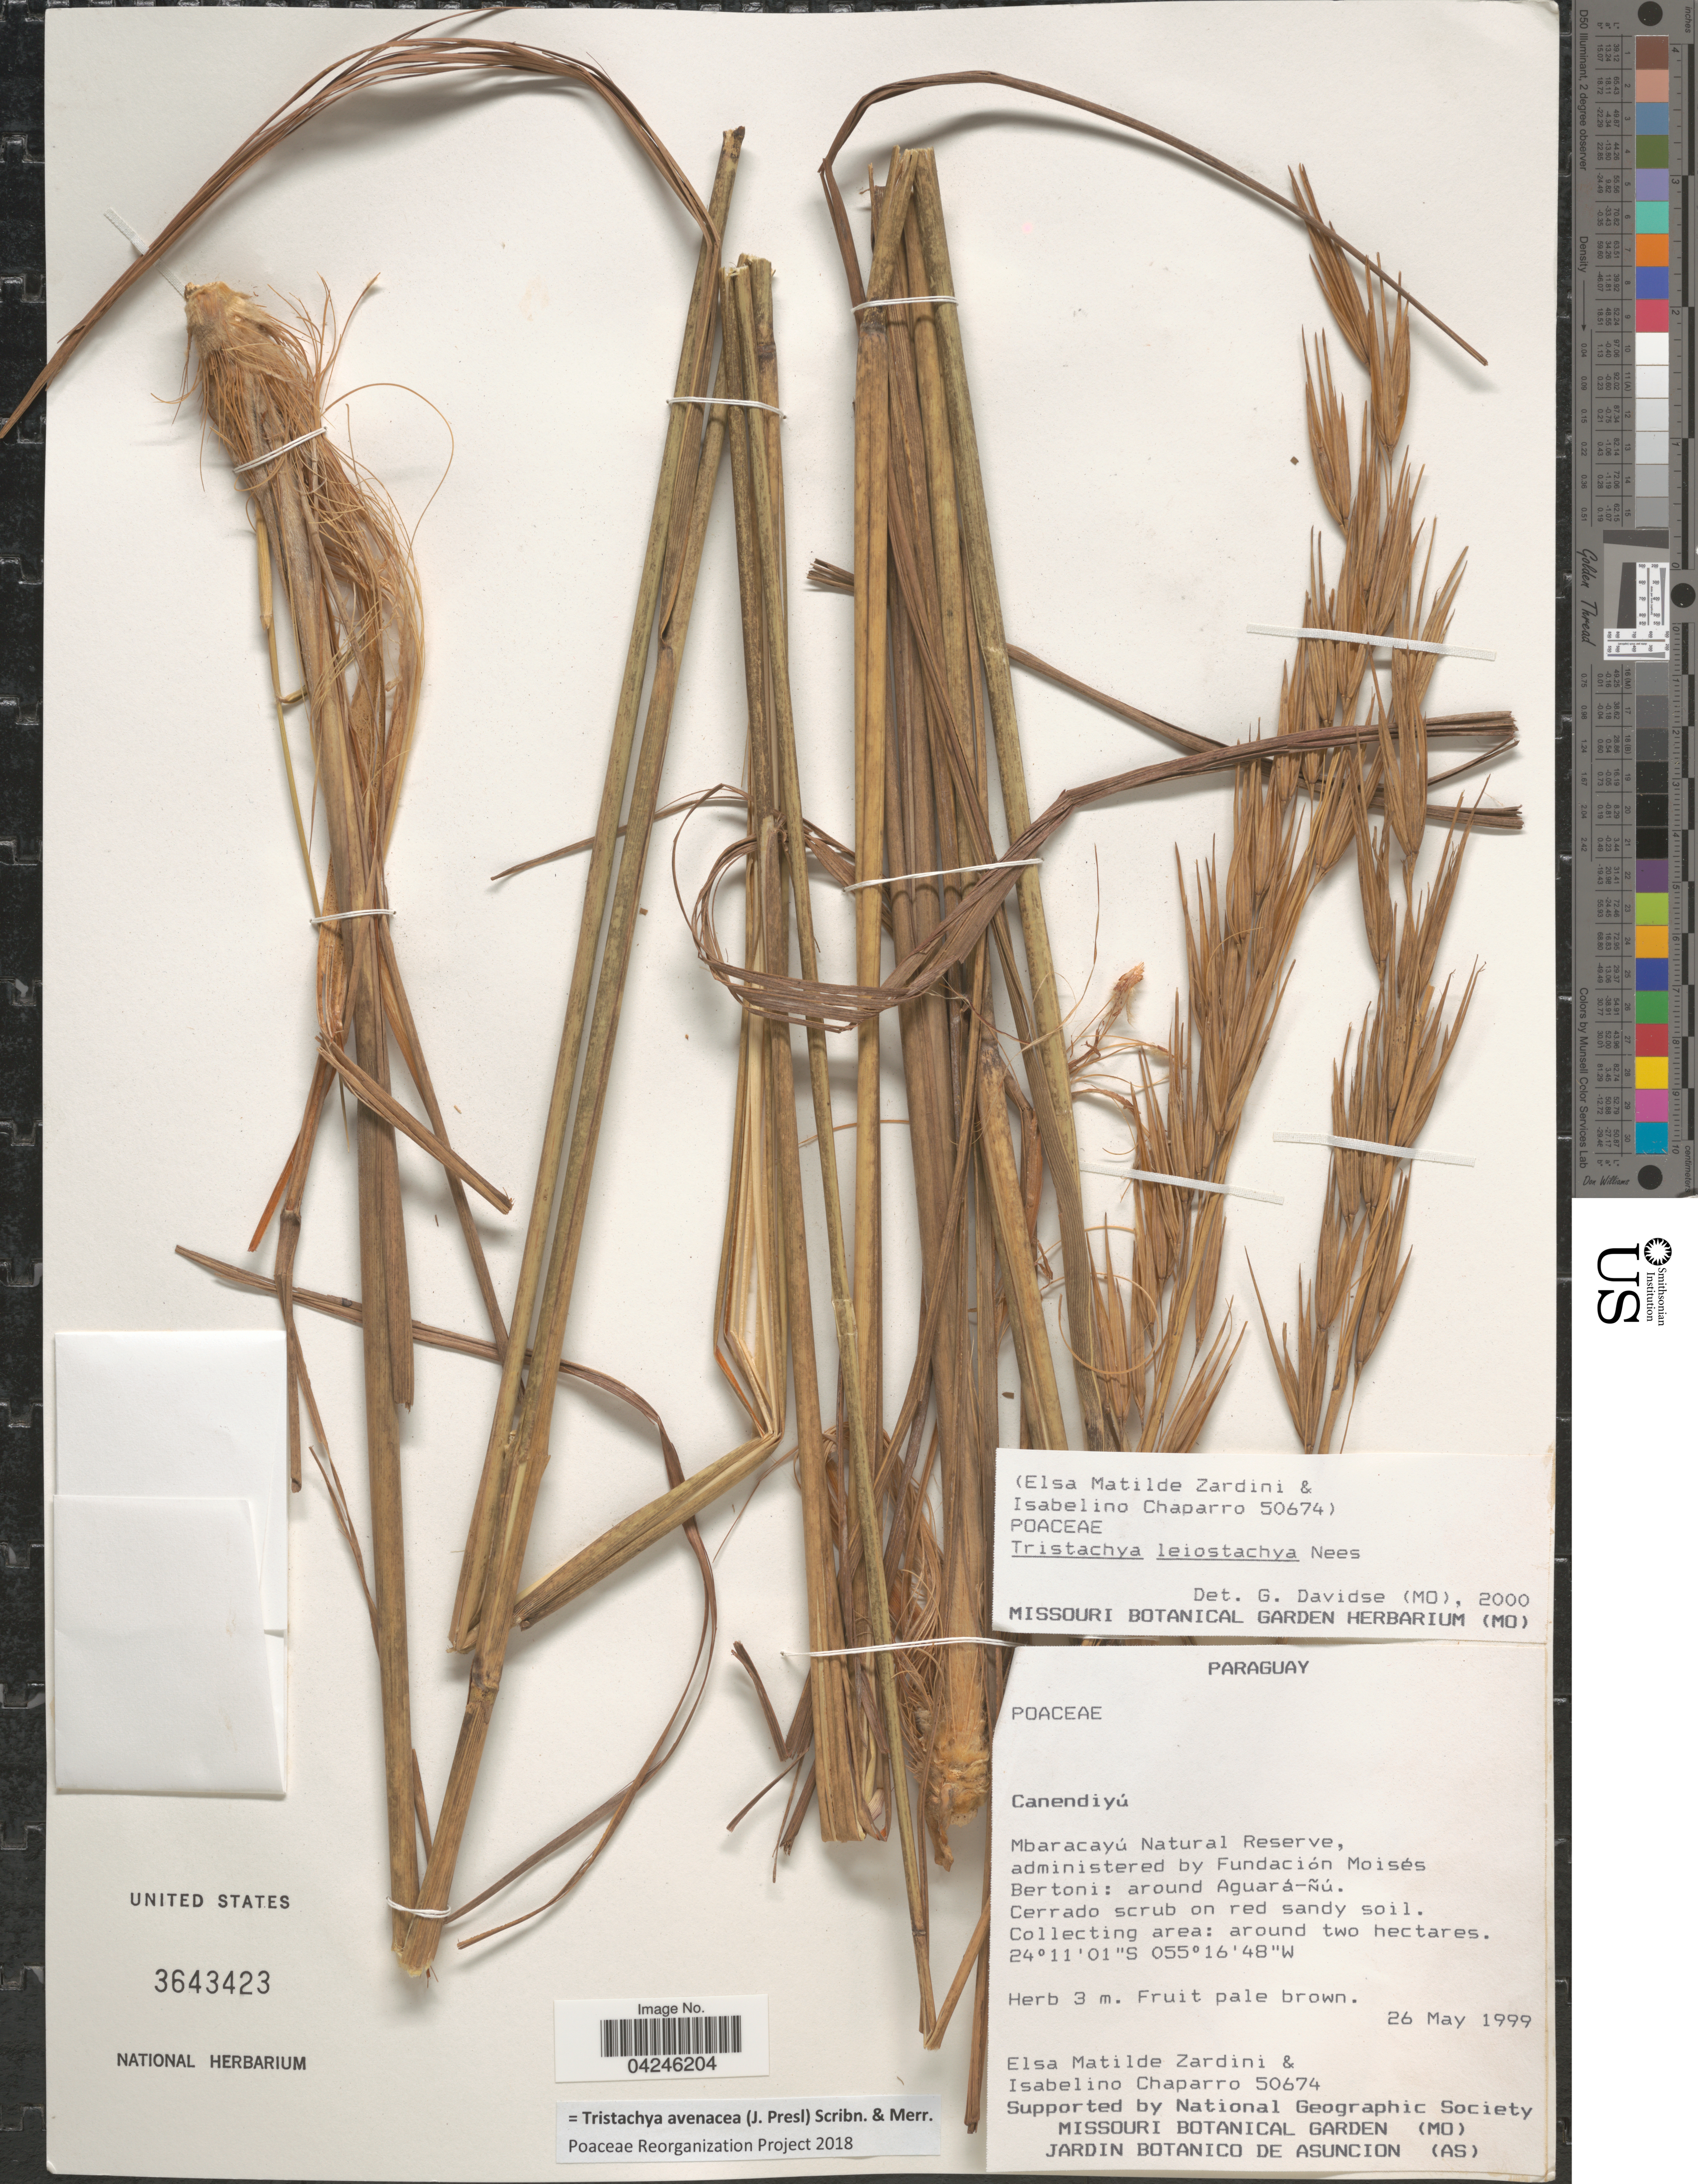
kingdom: Plantae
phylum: Tracheophyta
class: Liliopsida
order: Poales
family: Poaceae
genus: Tristachya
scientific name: Tristachya avenacea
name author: Scribn. & Merr.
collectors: E. M. Zardini & I. Chaparro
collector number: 50674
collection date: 1999-05-26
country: Paraguay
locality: Canendiyú. Mbaracayú Natural Reserve, administered by Fundación Moisés Bertoni: around Aguará-ñú.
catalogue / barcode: US 3643423